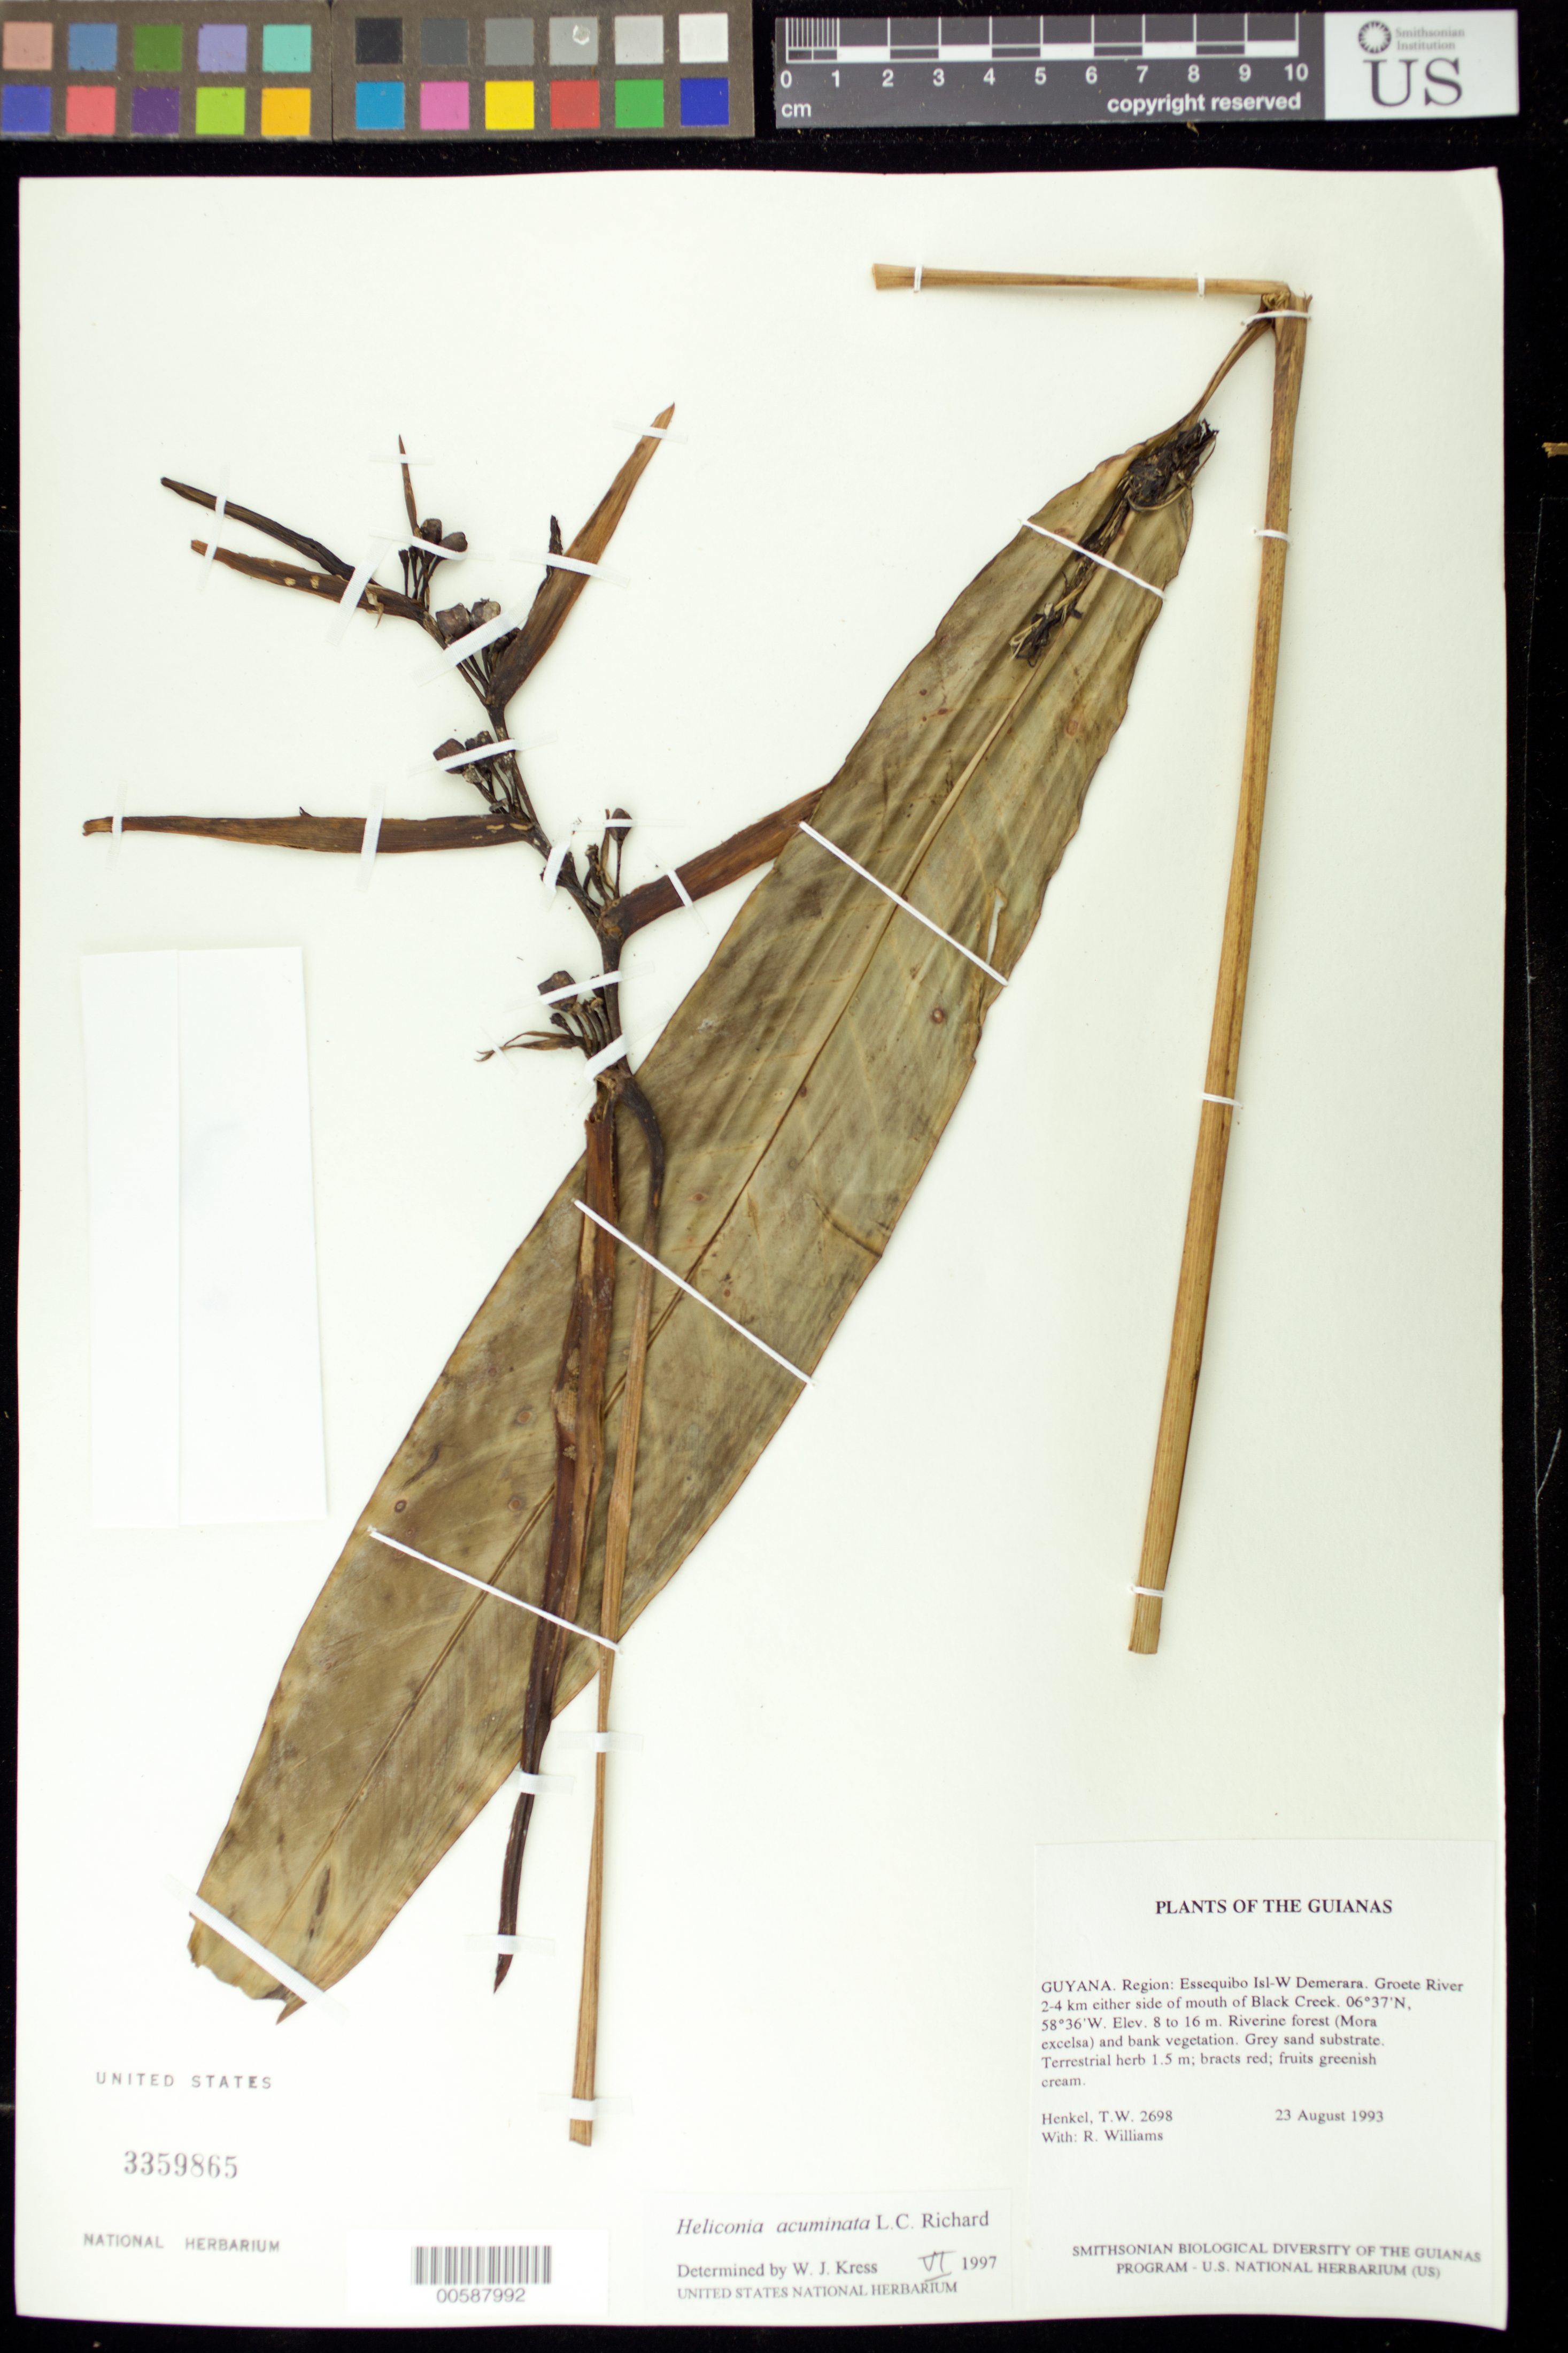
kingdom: Plantae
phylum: Tracheophyta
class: Liliopsida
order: Zingiberales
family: Heliconiaceae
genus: Heliconia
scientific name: Heliconia acuminata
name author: A. Rich.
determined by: Kress, W. J., (US), Smithsonian Institution - National Museum of Natural History (UNITED STATES)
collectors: T. Henkel & R. Williams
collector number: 2698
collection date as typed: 23 August 1993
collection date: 1993-08-23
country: Guyana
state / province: Essequibo Isl-W. Demerara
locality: Groete River 2-4 km either side of mouth of Black Creek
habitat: Riverine forest (Mora excelsa) and bank vegetation. Grey sand substrate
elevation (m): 8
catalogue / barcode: US 3359865